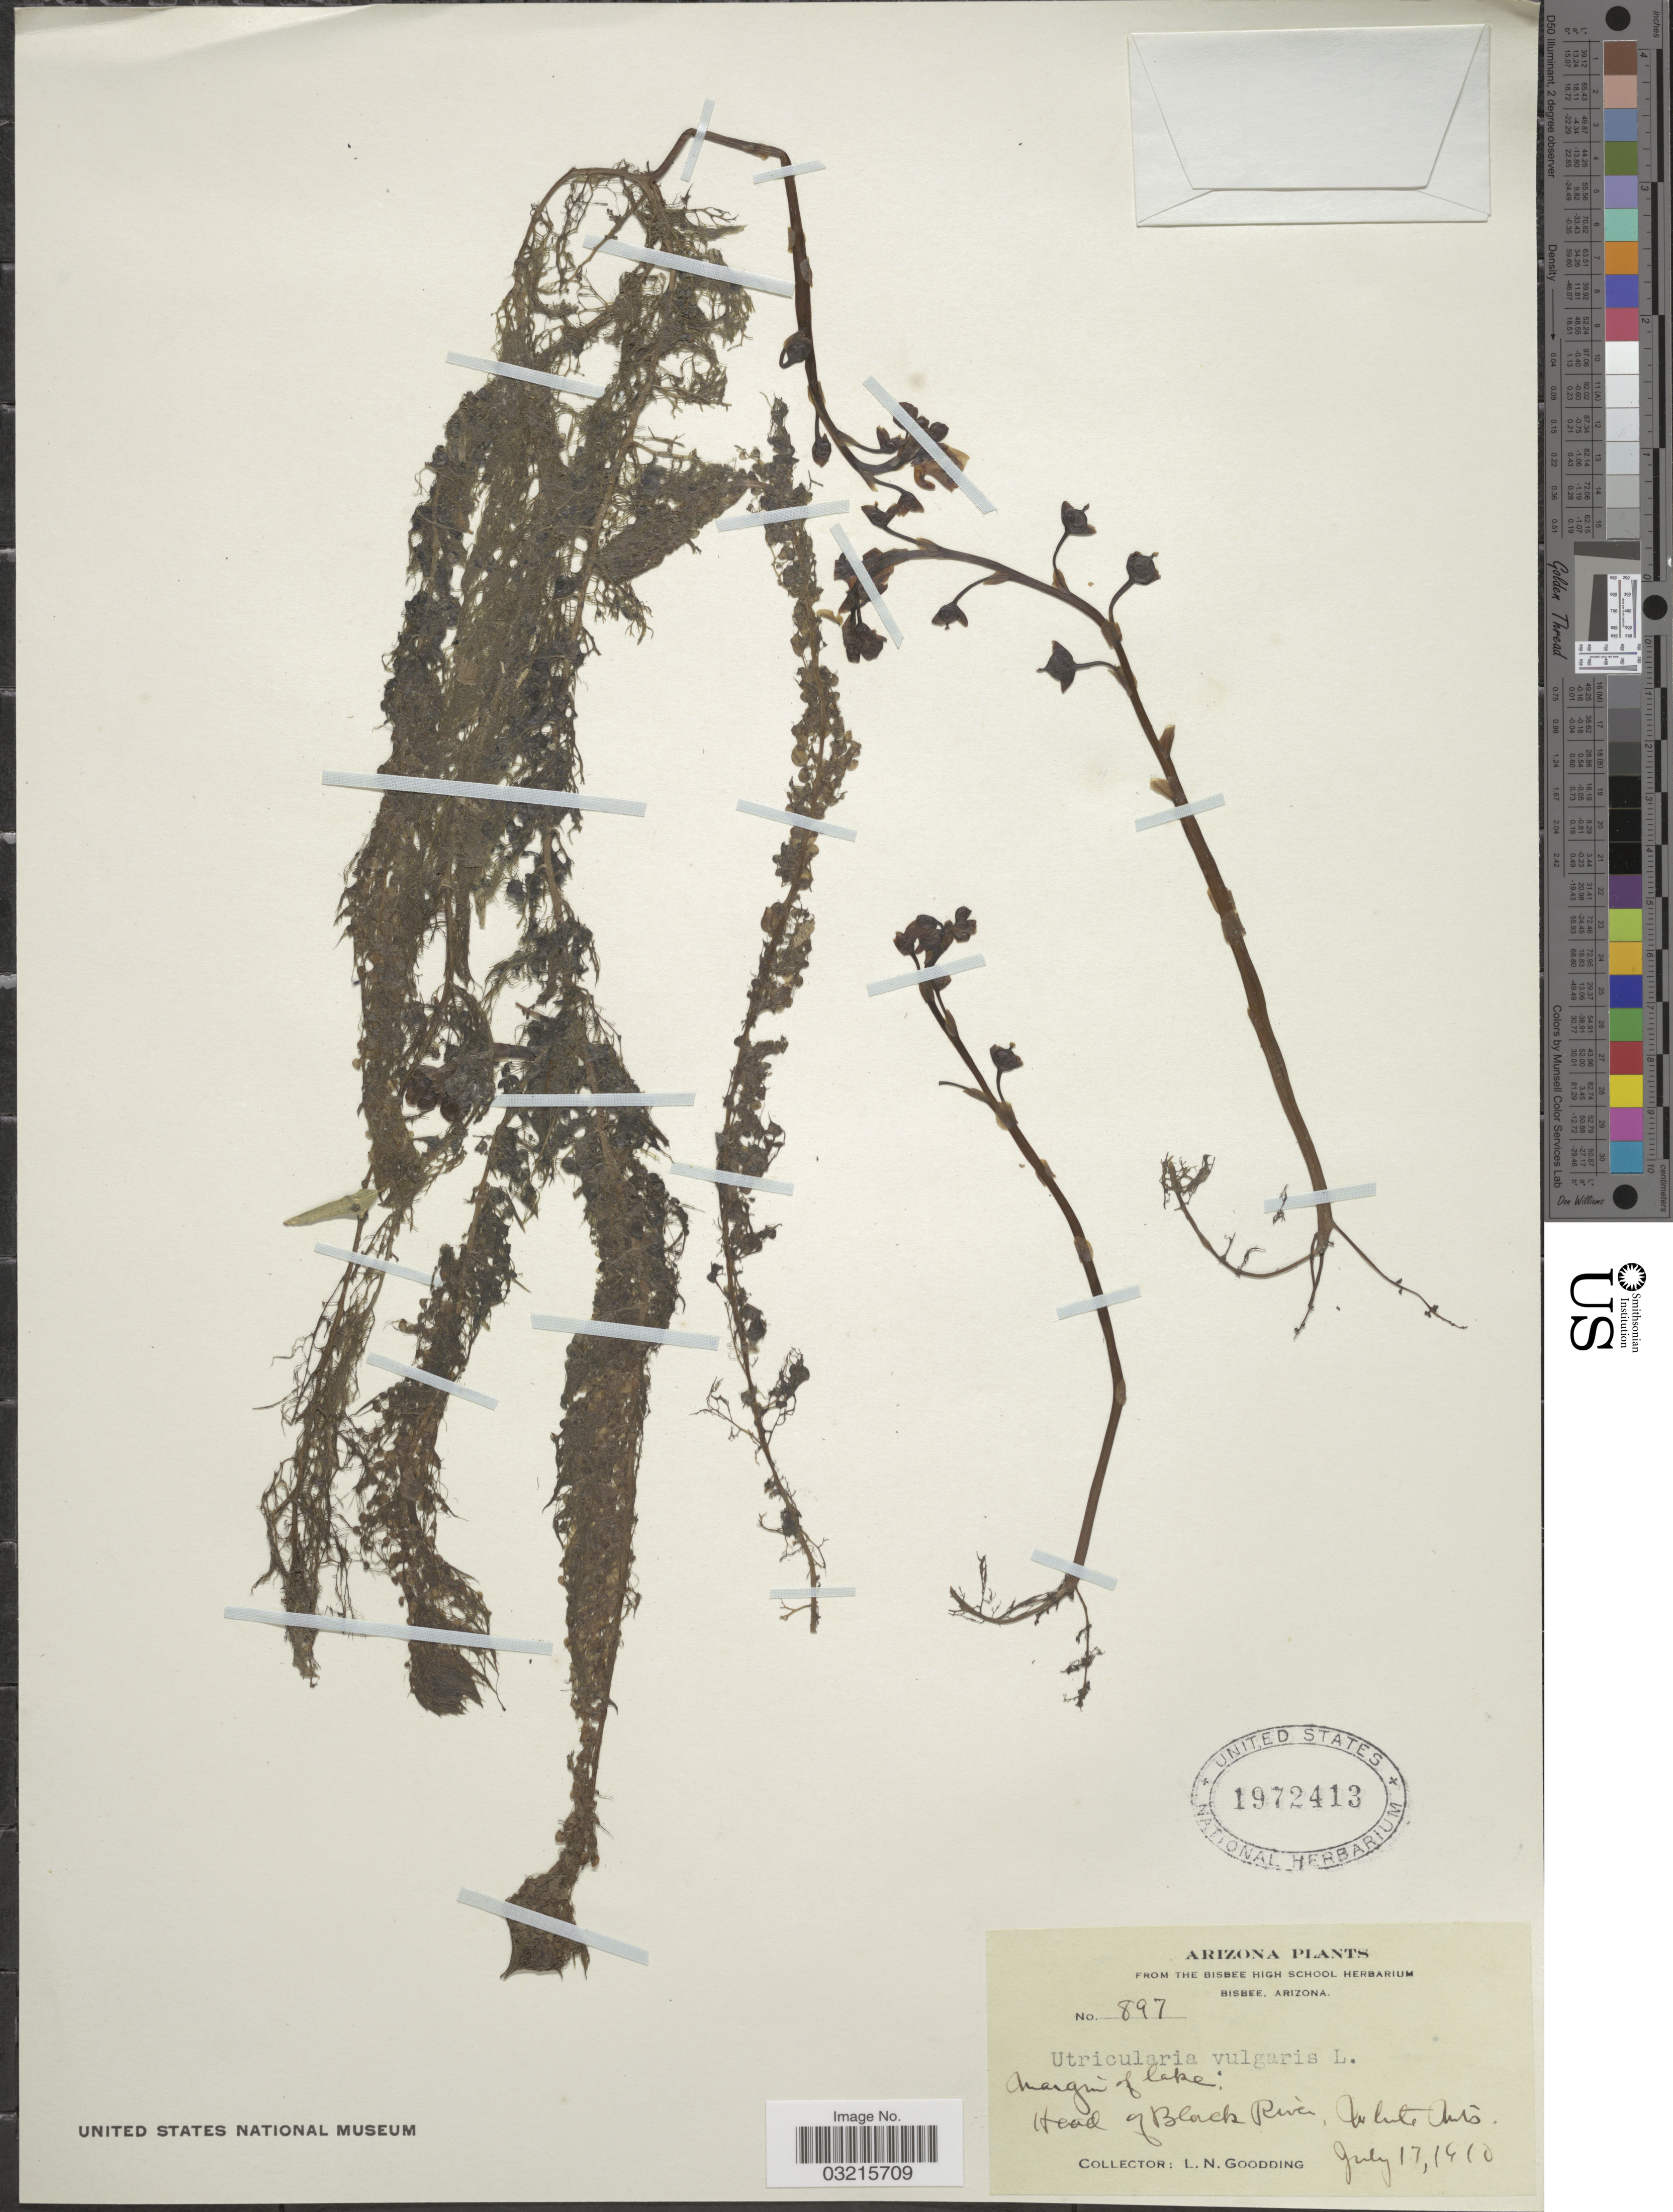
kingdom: Plantae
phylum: Tracheophyta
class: Magnoliopsida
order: Lamiales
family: Lentibulariaceae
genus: Utricularia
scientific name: Utricularia vulgaris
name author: L.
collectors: L. N. Goodding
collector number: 897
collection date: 1910-07-17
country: United States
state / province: Arizona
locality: Head of Black River, White Mts.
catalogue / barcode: US 1972413